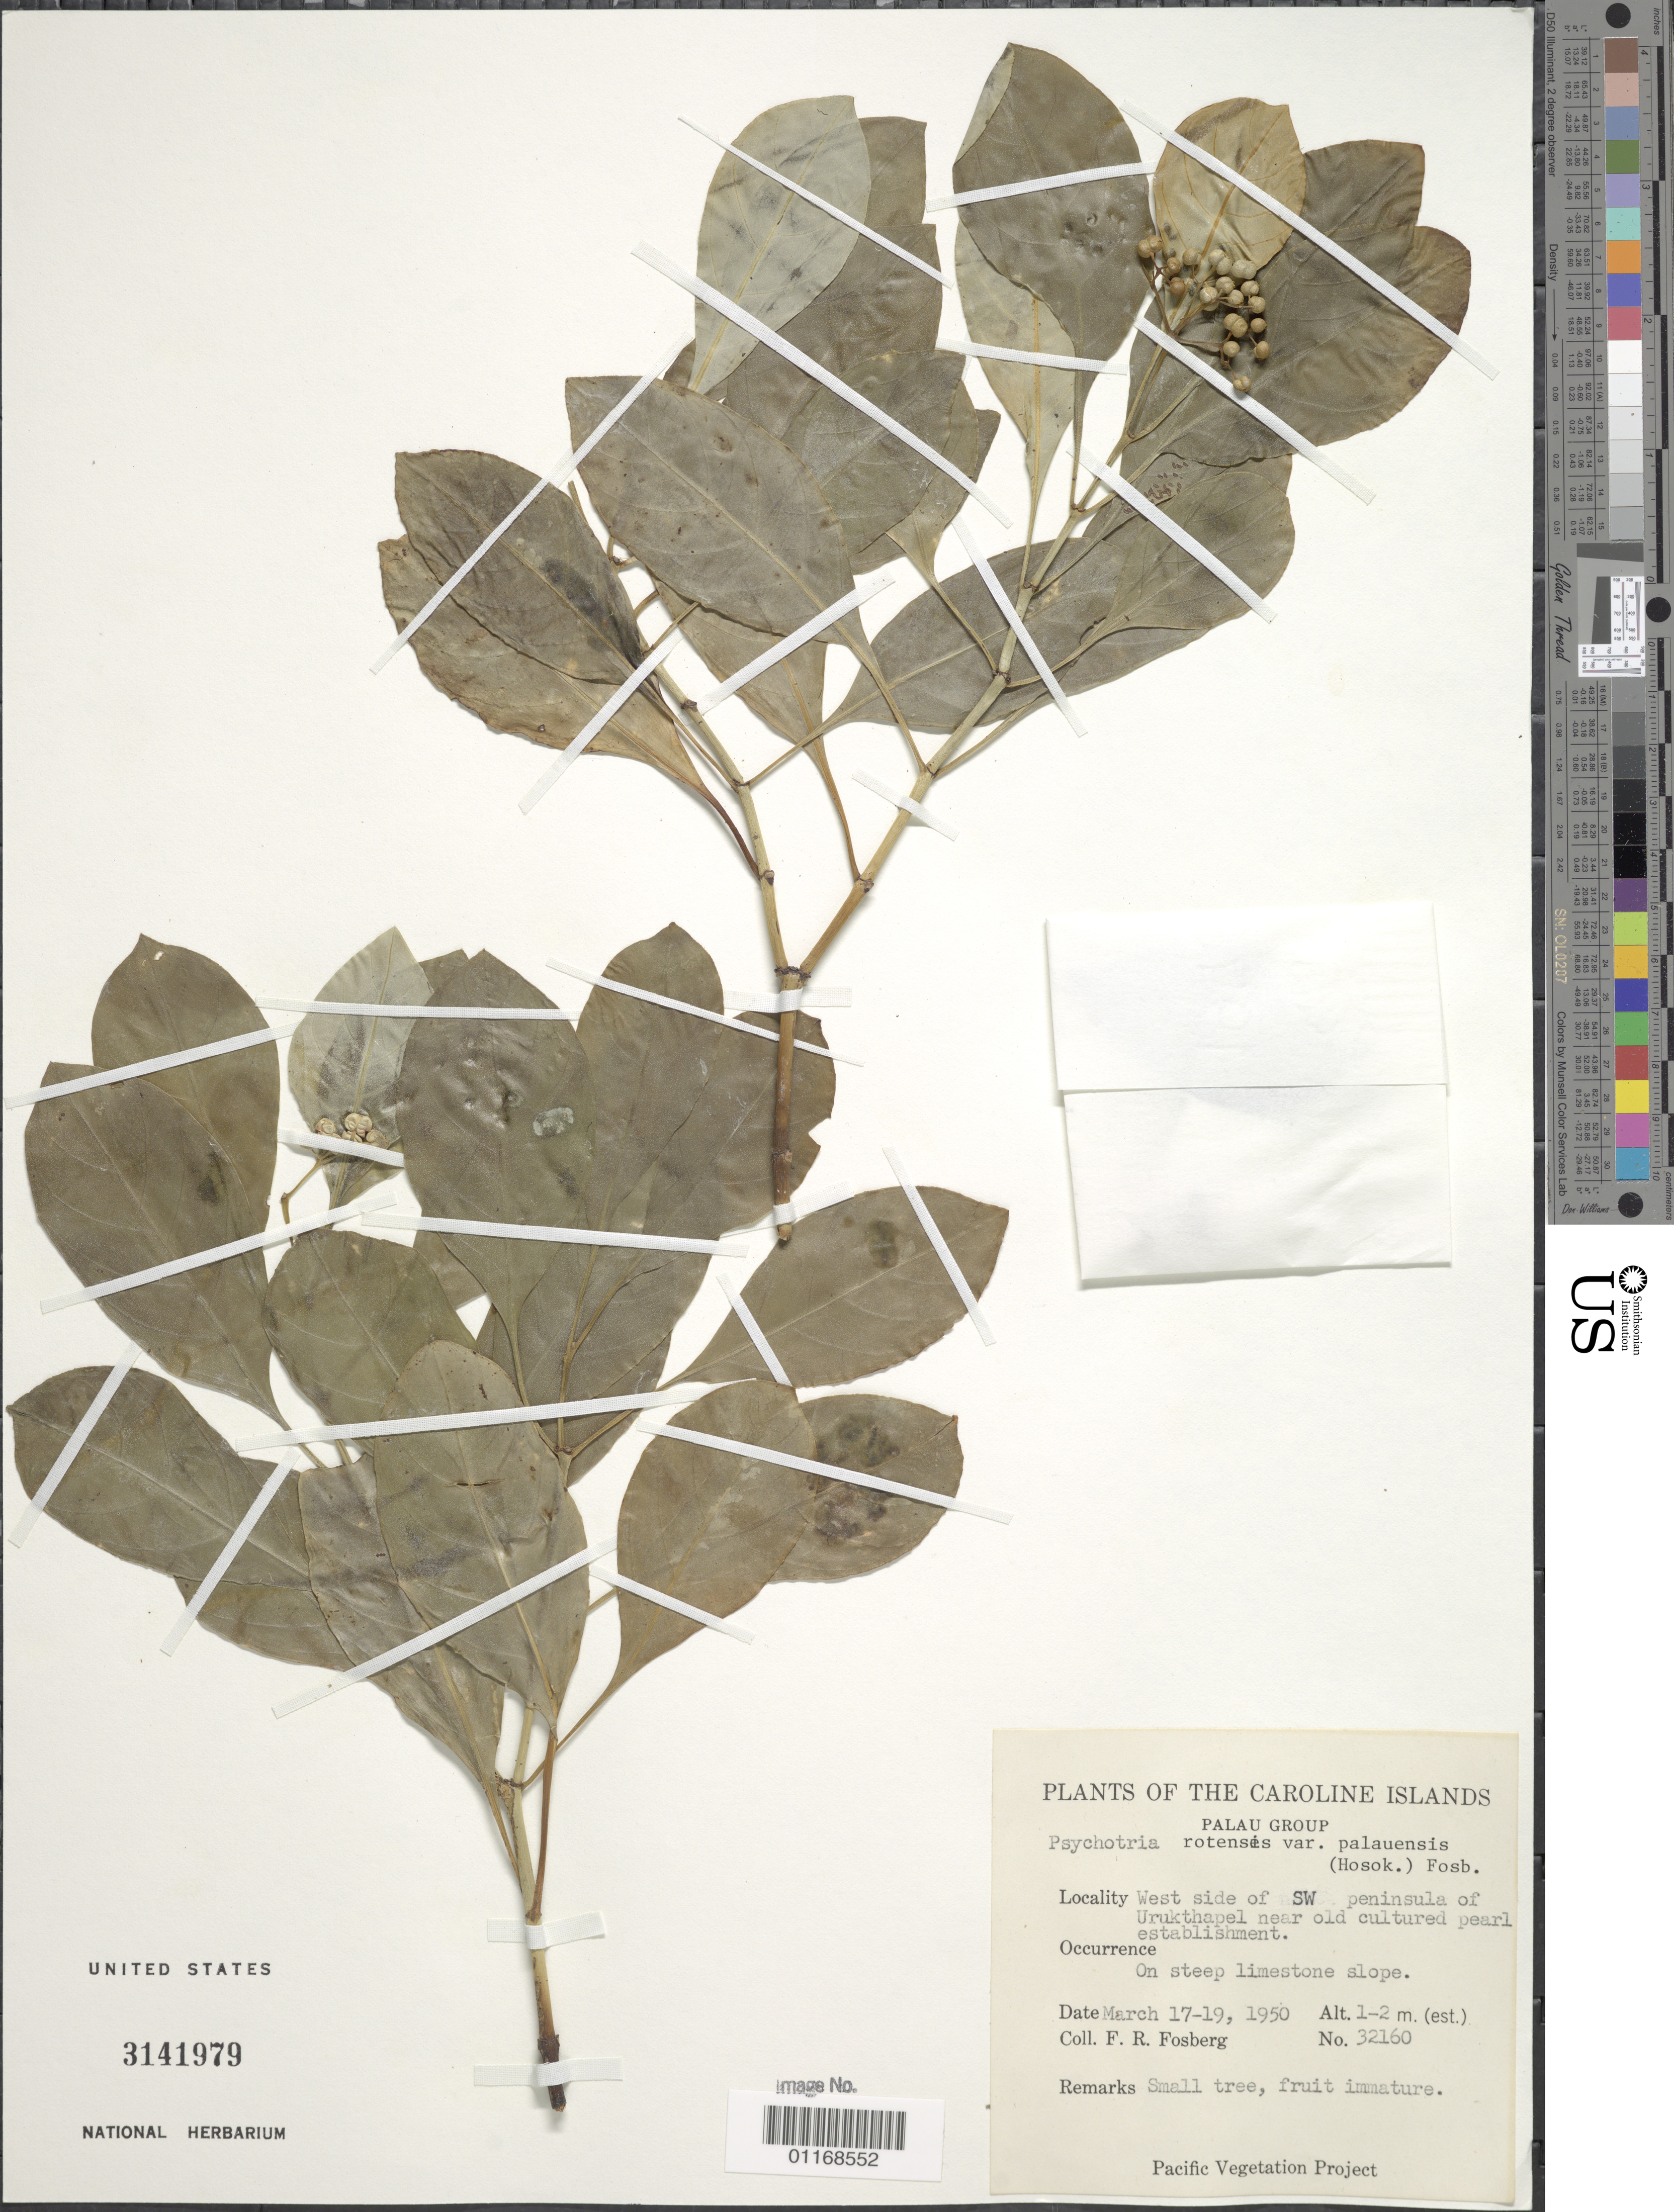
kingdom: Plantae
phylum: Tracheophyta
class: Magnoliopsida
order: Gentianales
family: Rubiaceae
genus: Psychotria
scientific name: Psychotria rotensis var. palauensis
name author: (Hosok.) Fosberg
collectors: F. R. Fosberg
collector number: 32160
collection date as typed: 17 Mar 1950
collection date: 1950-03-17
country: Palau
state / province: Koror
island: Ngeruktabel (Urukthapel)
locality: Sw peninsula of urukthapel near old cultured pearl establishment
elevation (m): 1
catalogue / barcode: US 314979